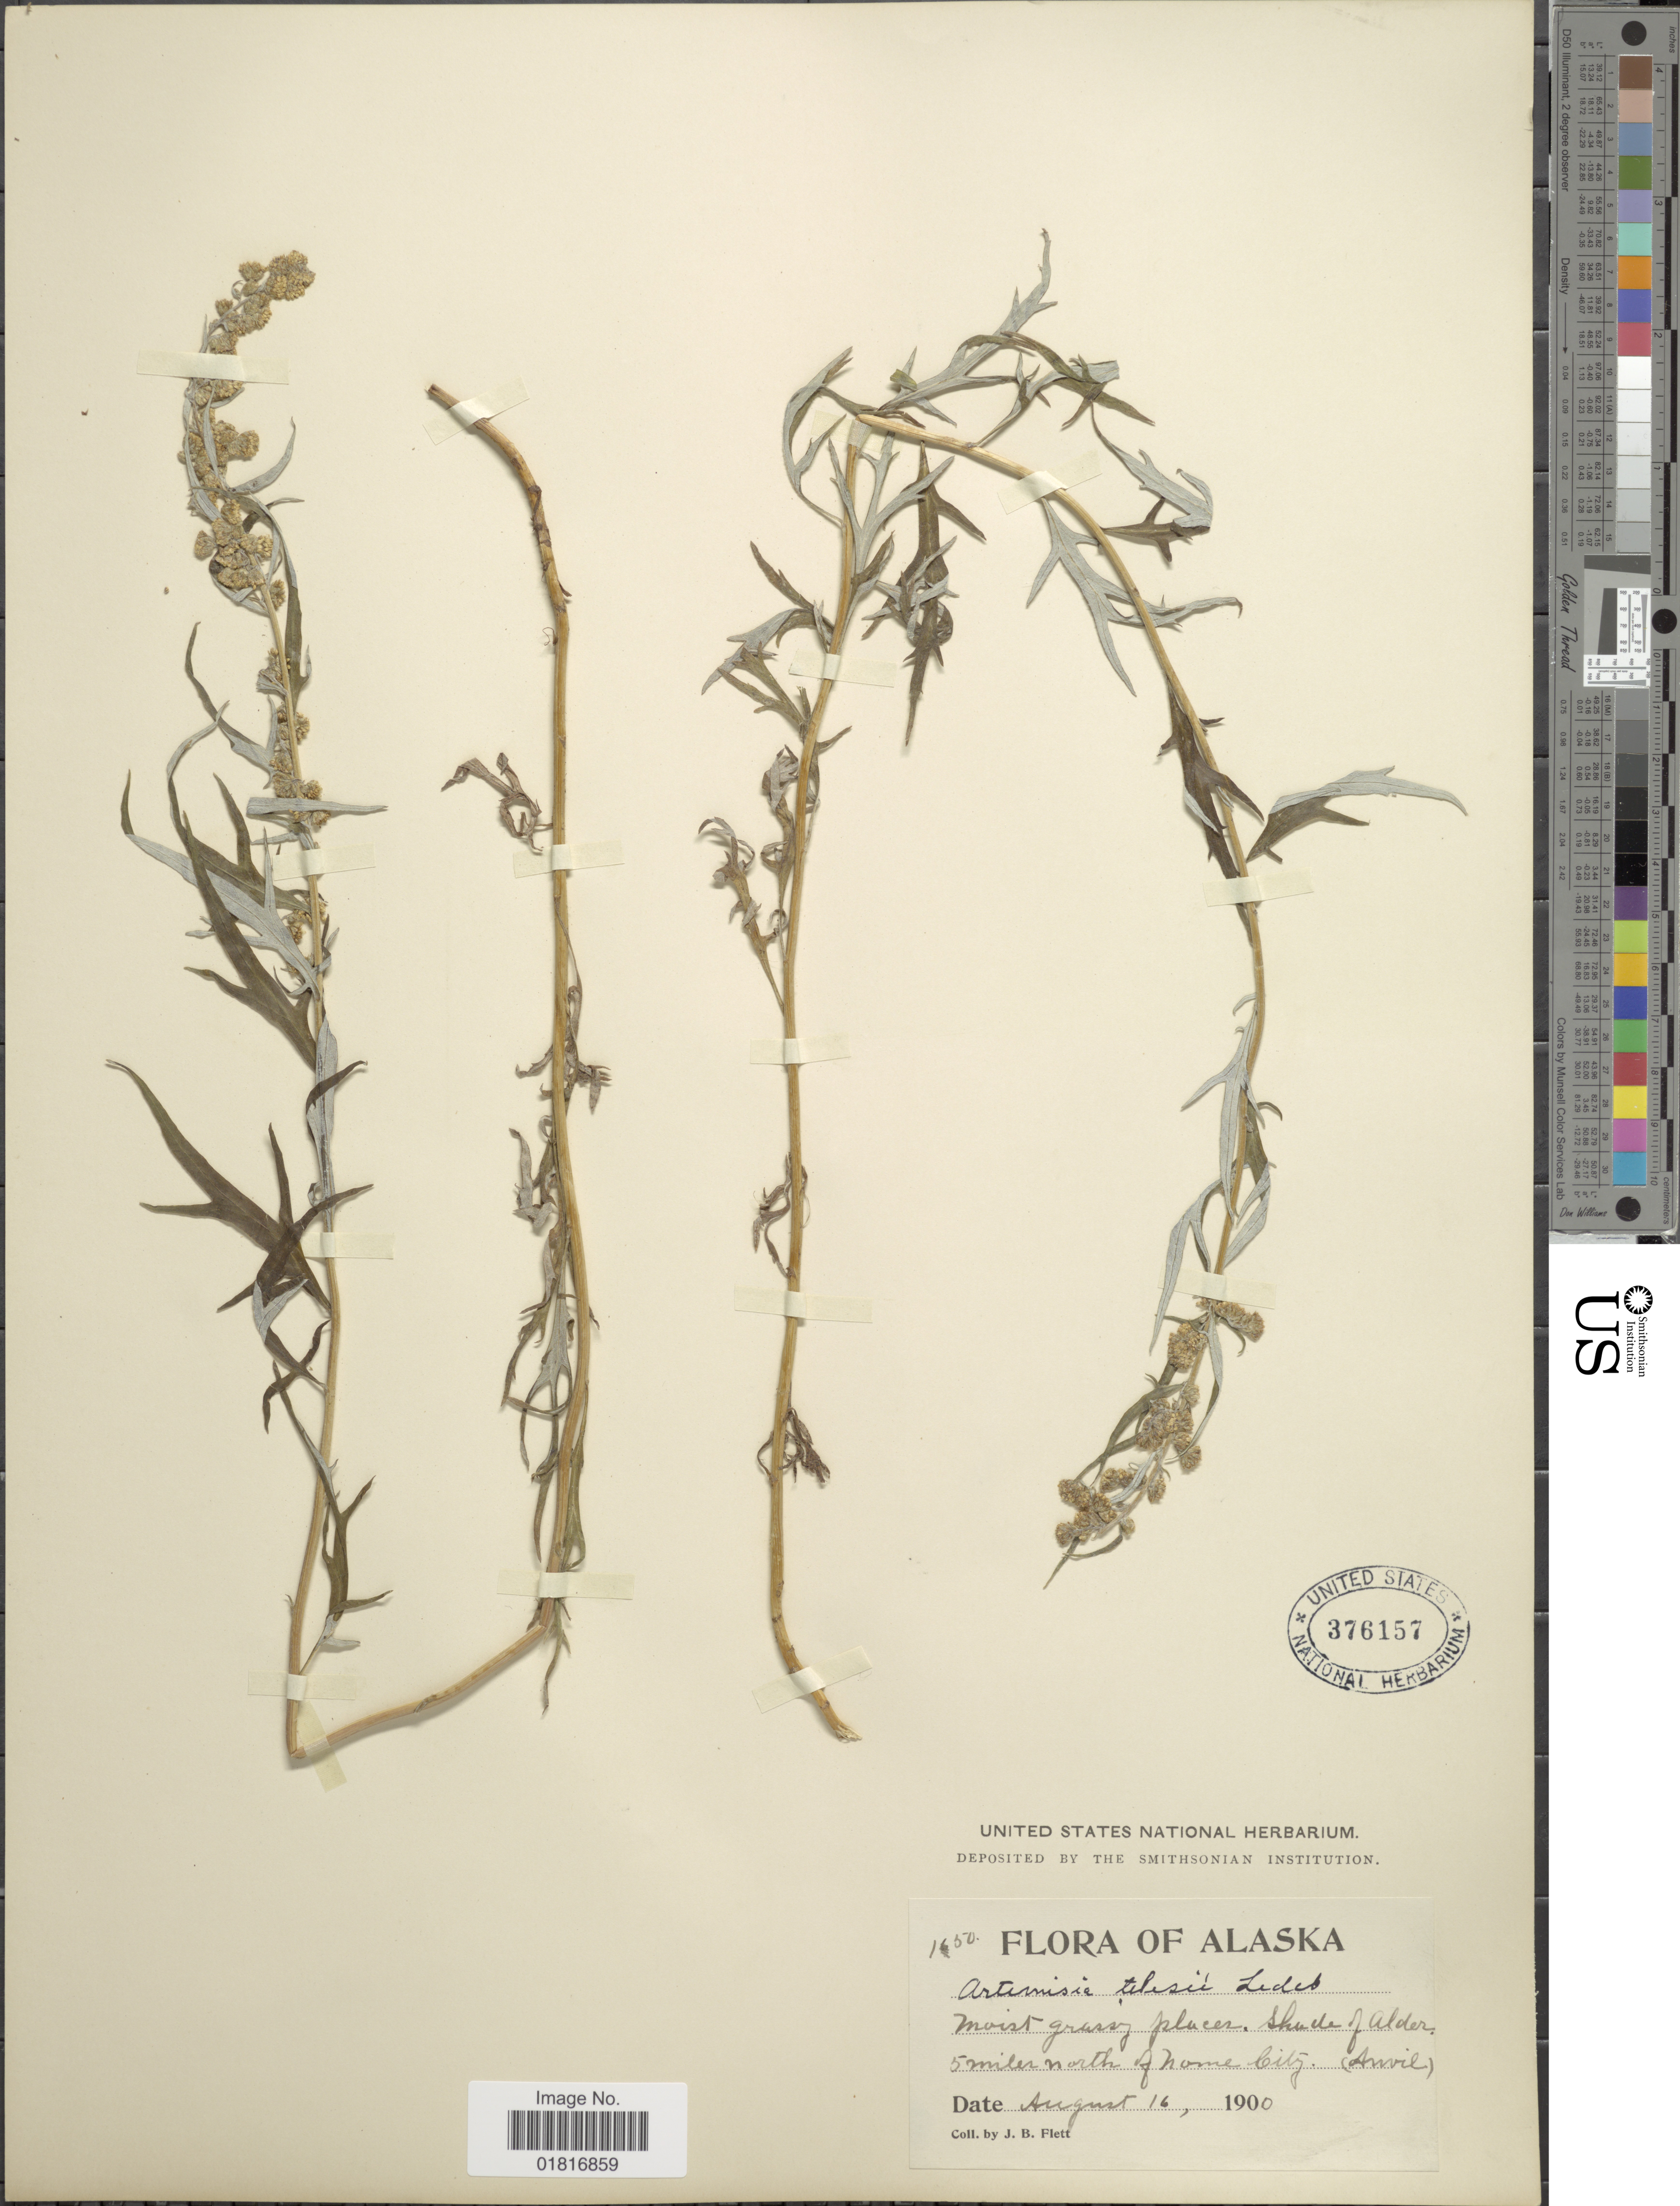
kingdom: Plantae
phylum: Tracheophyta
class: Magnoliopsida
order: Asterales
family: Asteraceae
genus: Artemisia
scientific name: Artemisia tilesii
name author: Ledeb.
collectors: J. Flett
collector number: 1650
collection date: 1900-08-16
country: United States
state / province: Alaska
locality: Moist grassy places, shade of Alder, 5 miles north of Nome City (Anvil)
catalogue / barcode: US 376157